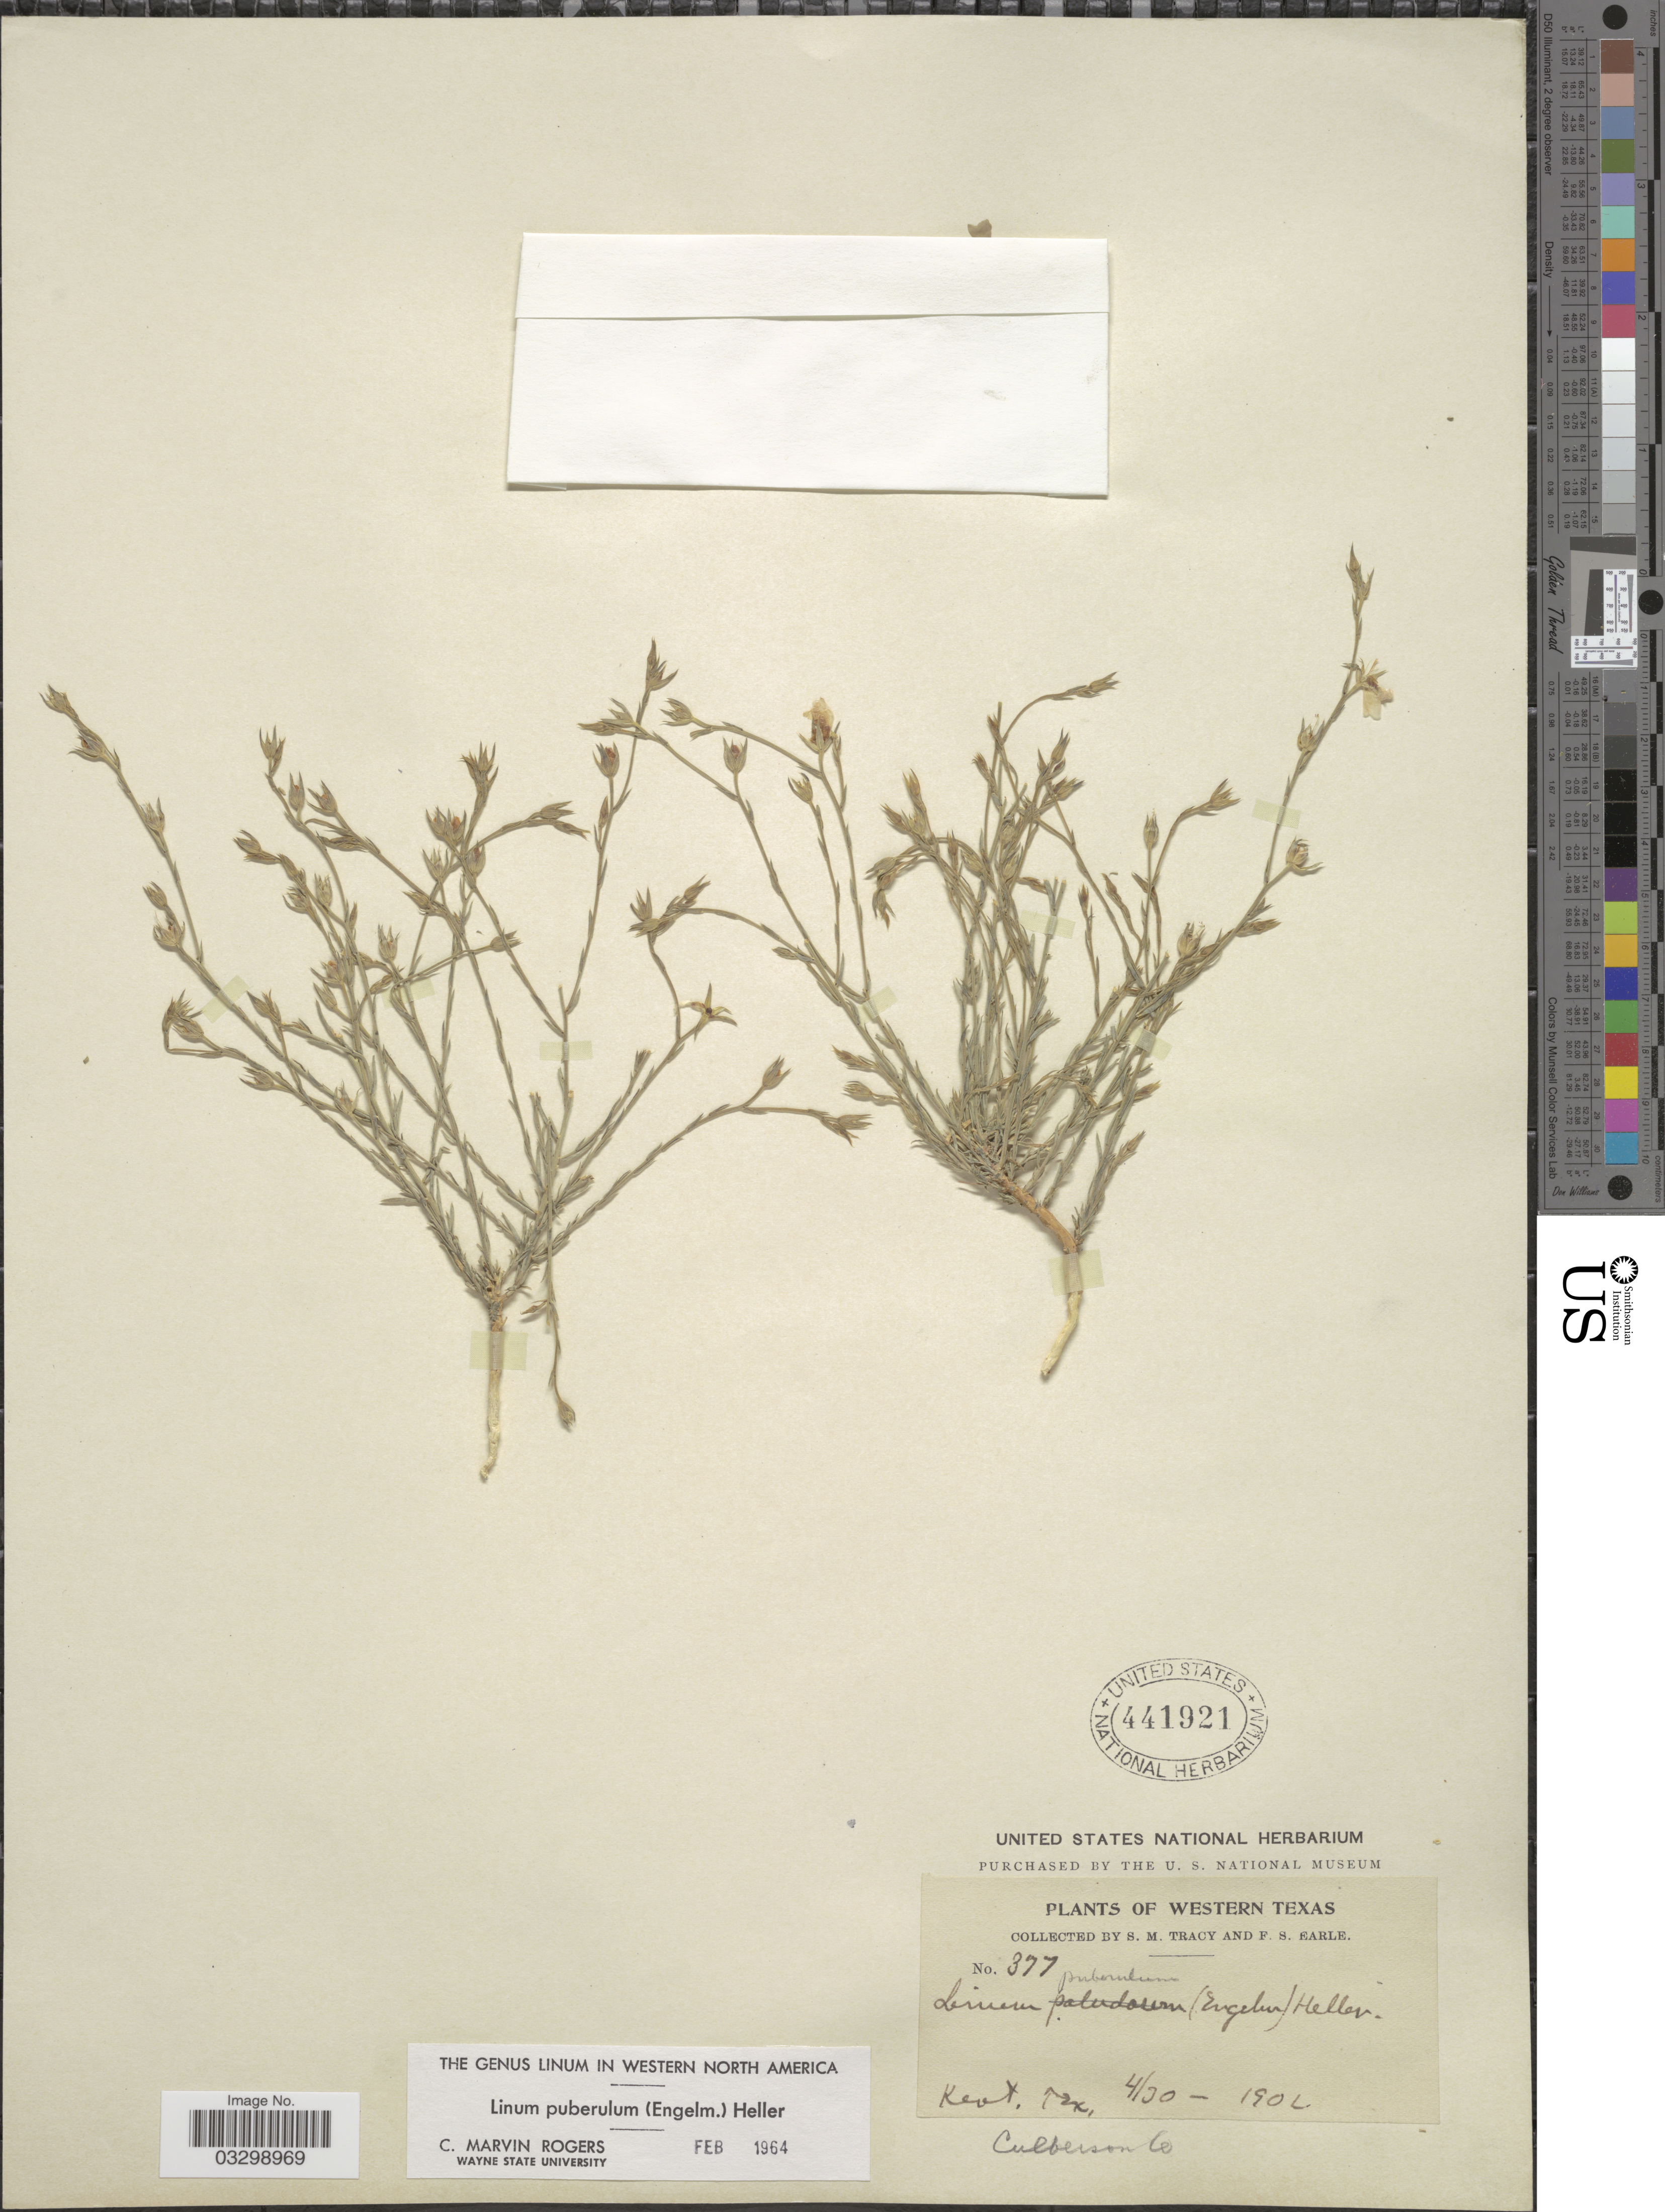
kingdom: Plantae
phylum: Tracheophyta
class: Magnoliopsida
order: Malpighiales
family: Linaceae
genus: Linum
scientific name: Linum puberulum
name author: (Engelm.) A. Heller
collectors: S. M. Tracy & F. S. Earle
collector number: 377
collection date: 1902-04-30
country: United States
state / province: Texas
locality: Western Texas, Kent. Culberson Co.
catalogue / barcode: US 441921